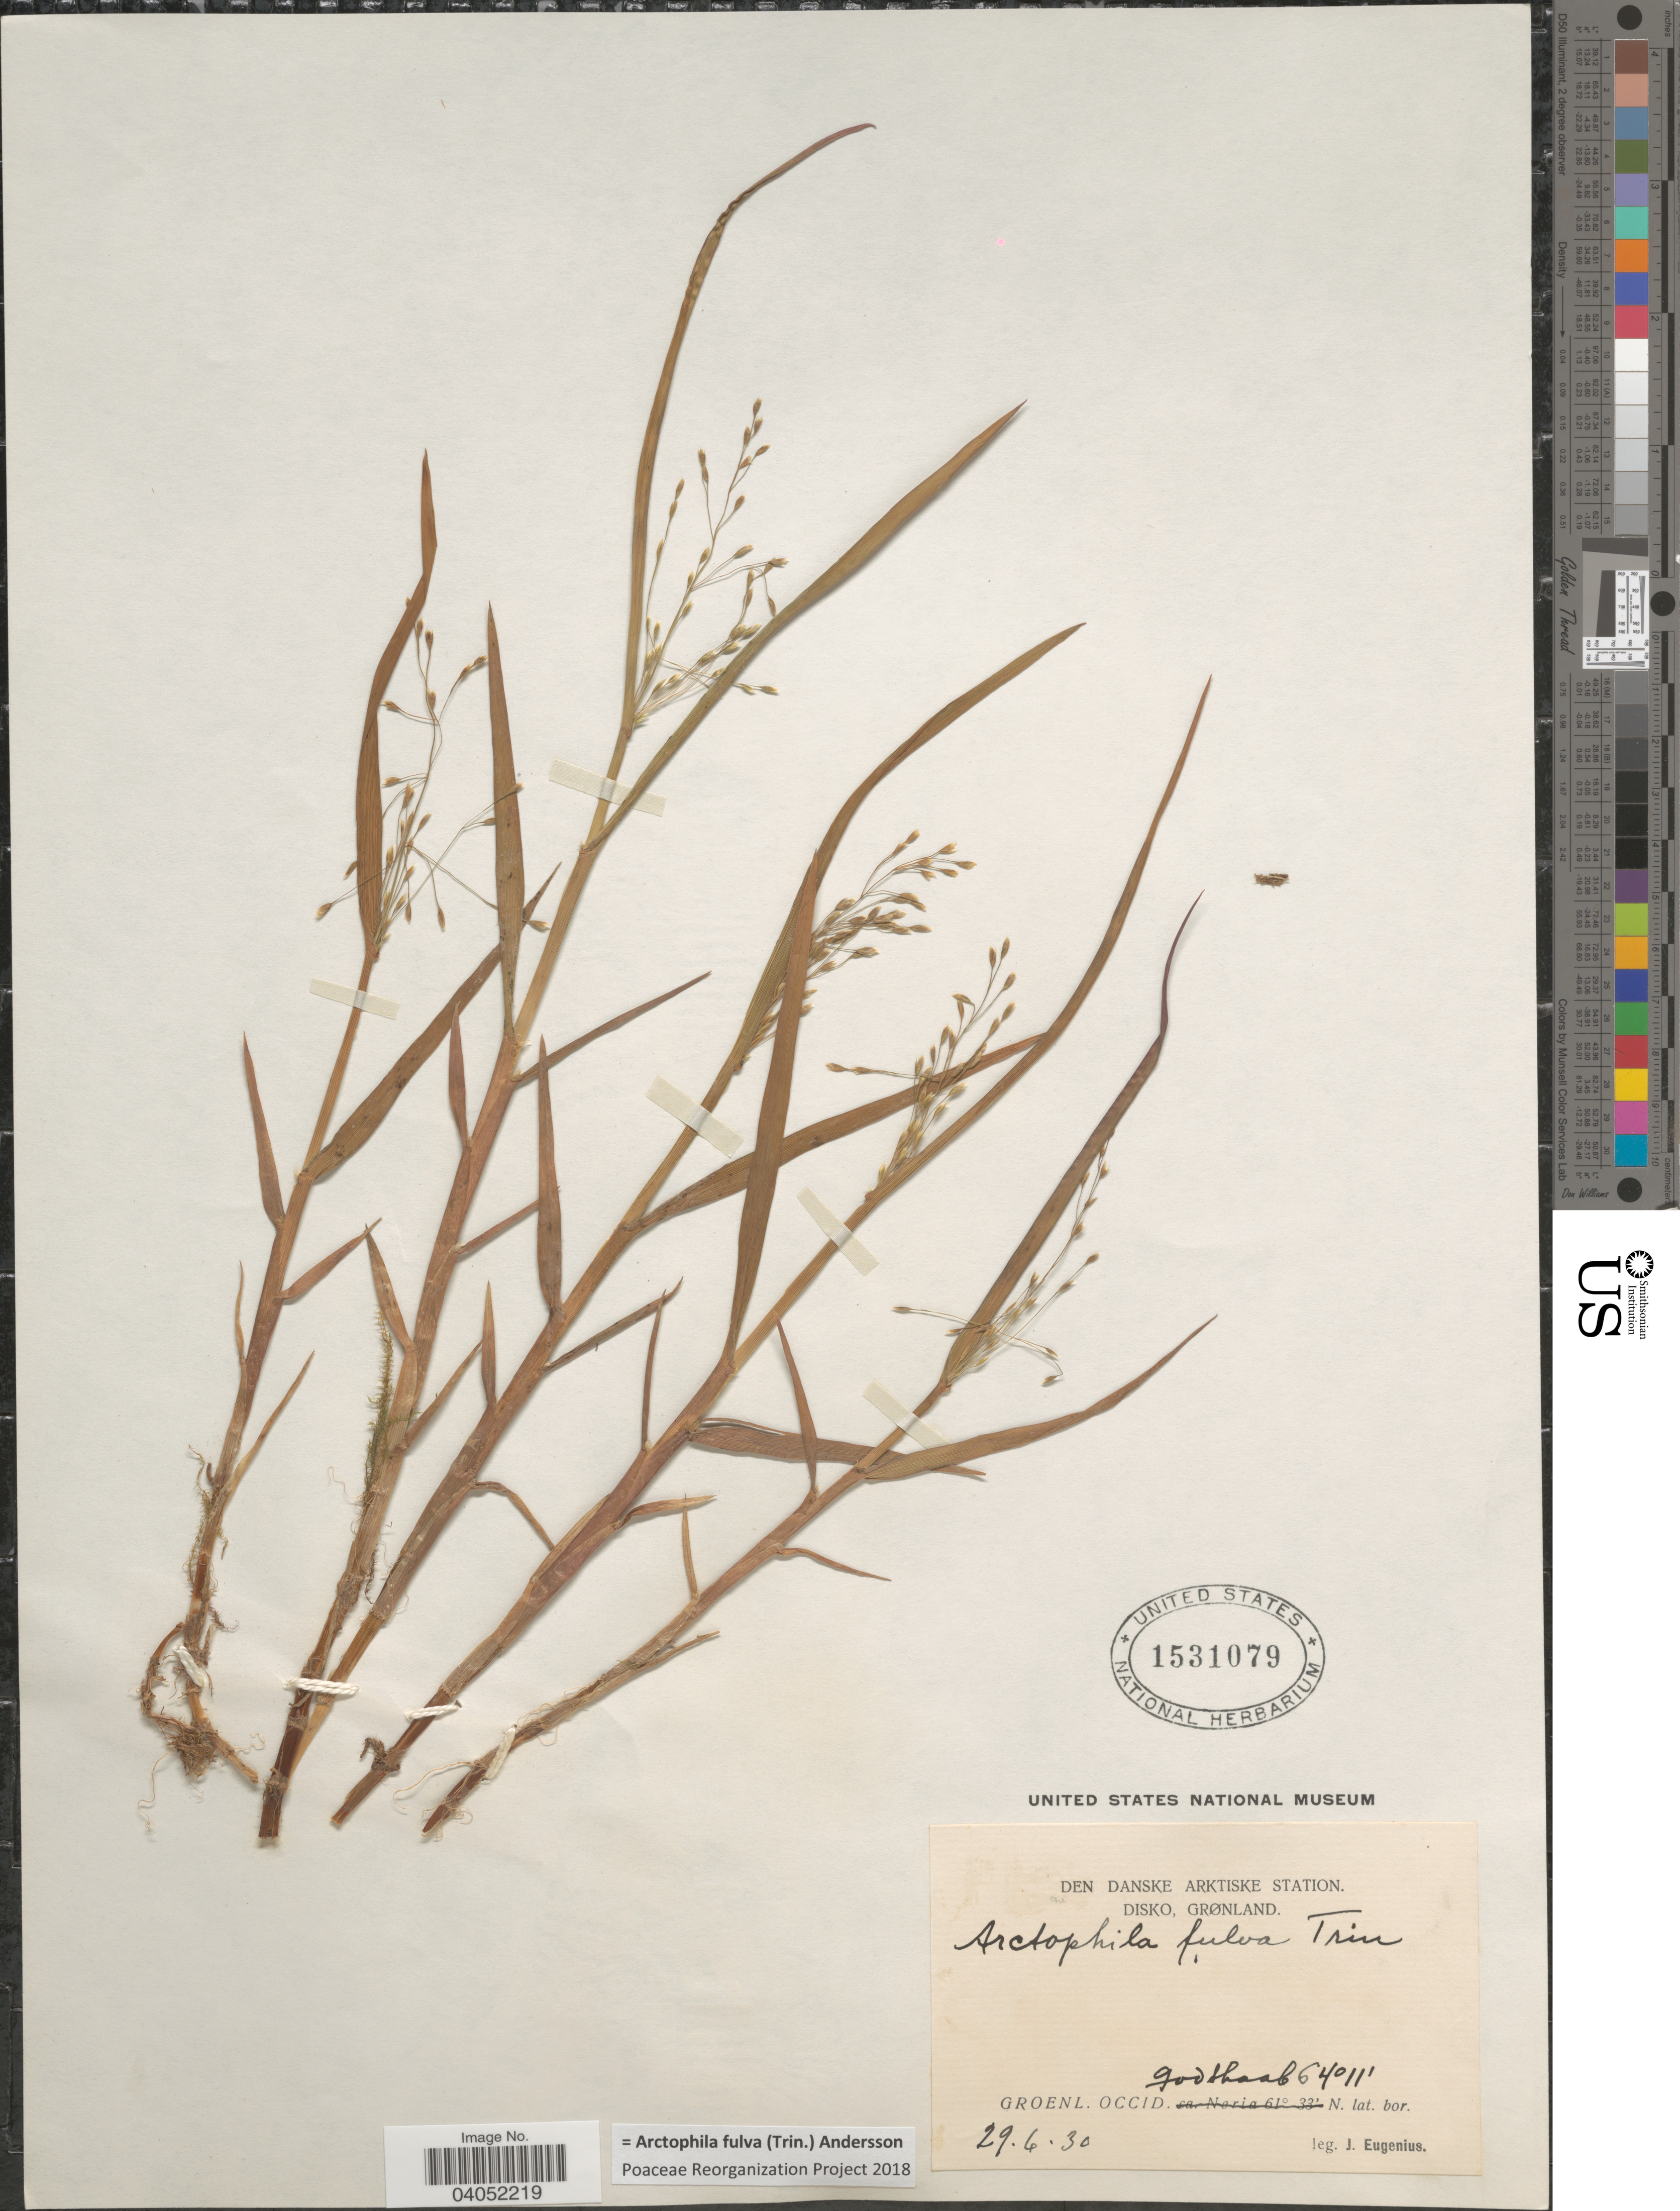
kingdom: Plantae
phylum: Tracheophyta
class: Liliopsida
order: Poales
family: Poaceae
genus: Arctophila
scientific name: Arctophila fulva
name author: (Trin.) Andersson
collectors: J. Eugenius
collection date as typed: Transcribed d/m/y: 29/6/30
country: Greenland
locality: Den Danske Arktiske Station. Disko, Grønland. Groenl. Occid. Godthaab.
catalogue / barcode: US 1531079